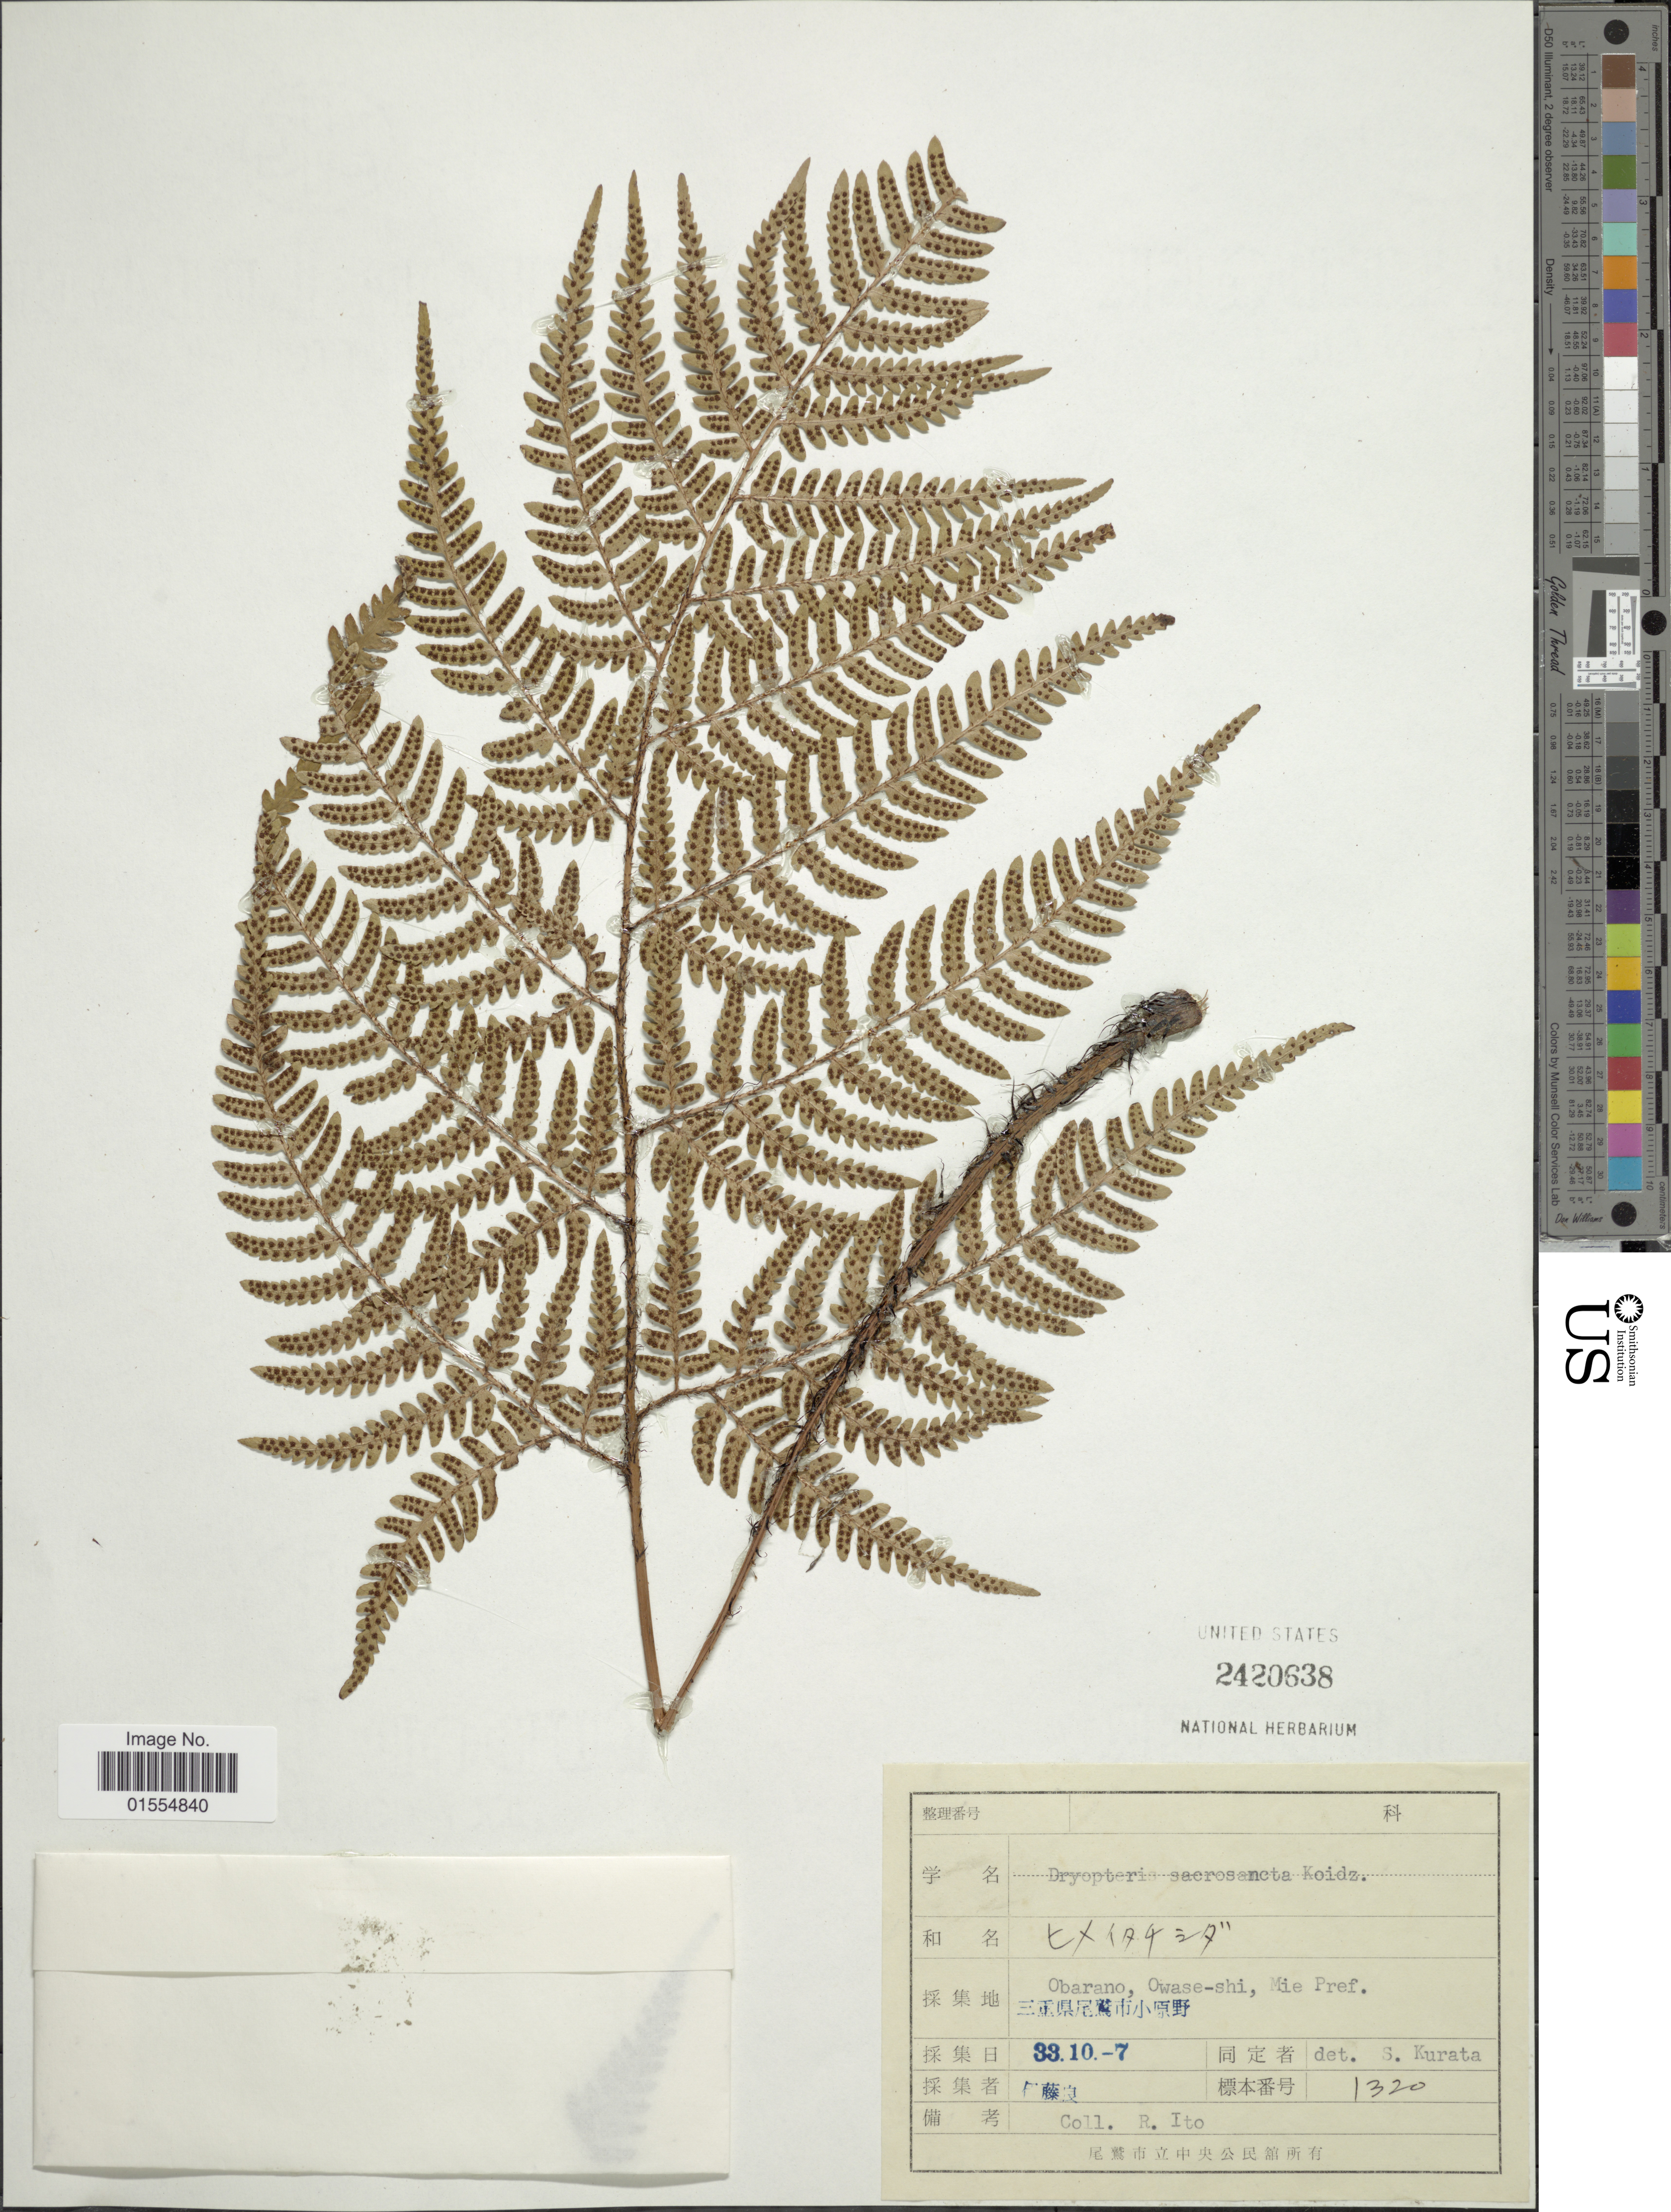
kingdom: Plantae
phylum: Tracheophyta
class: Polypodiopsida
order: Polypodiales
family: Dryopteridaceae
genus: Dryopteris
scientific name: Dryopteris sacrosancta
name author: Koidz.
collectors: R. Ito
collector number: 1320?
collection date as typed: Transcribed d/m/y: 7/10/33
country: Japan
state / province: Mie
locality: Obarano, Owase-shi, Mie Pref.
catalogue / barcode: US 2420638